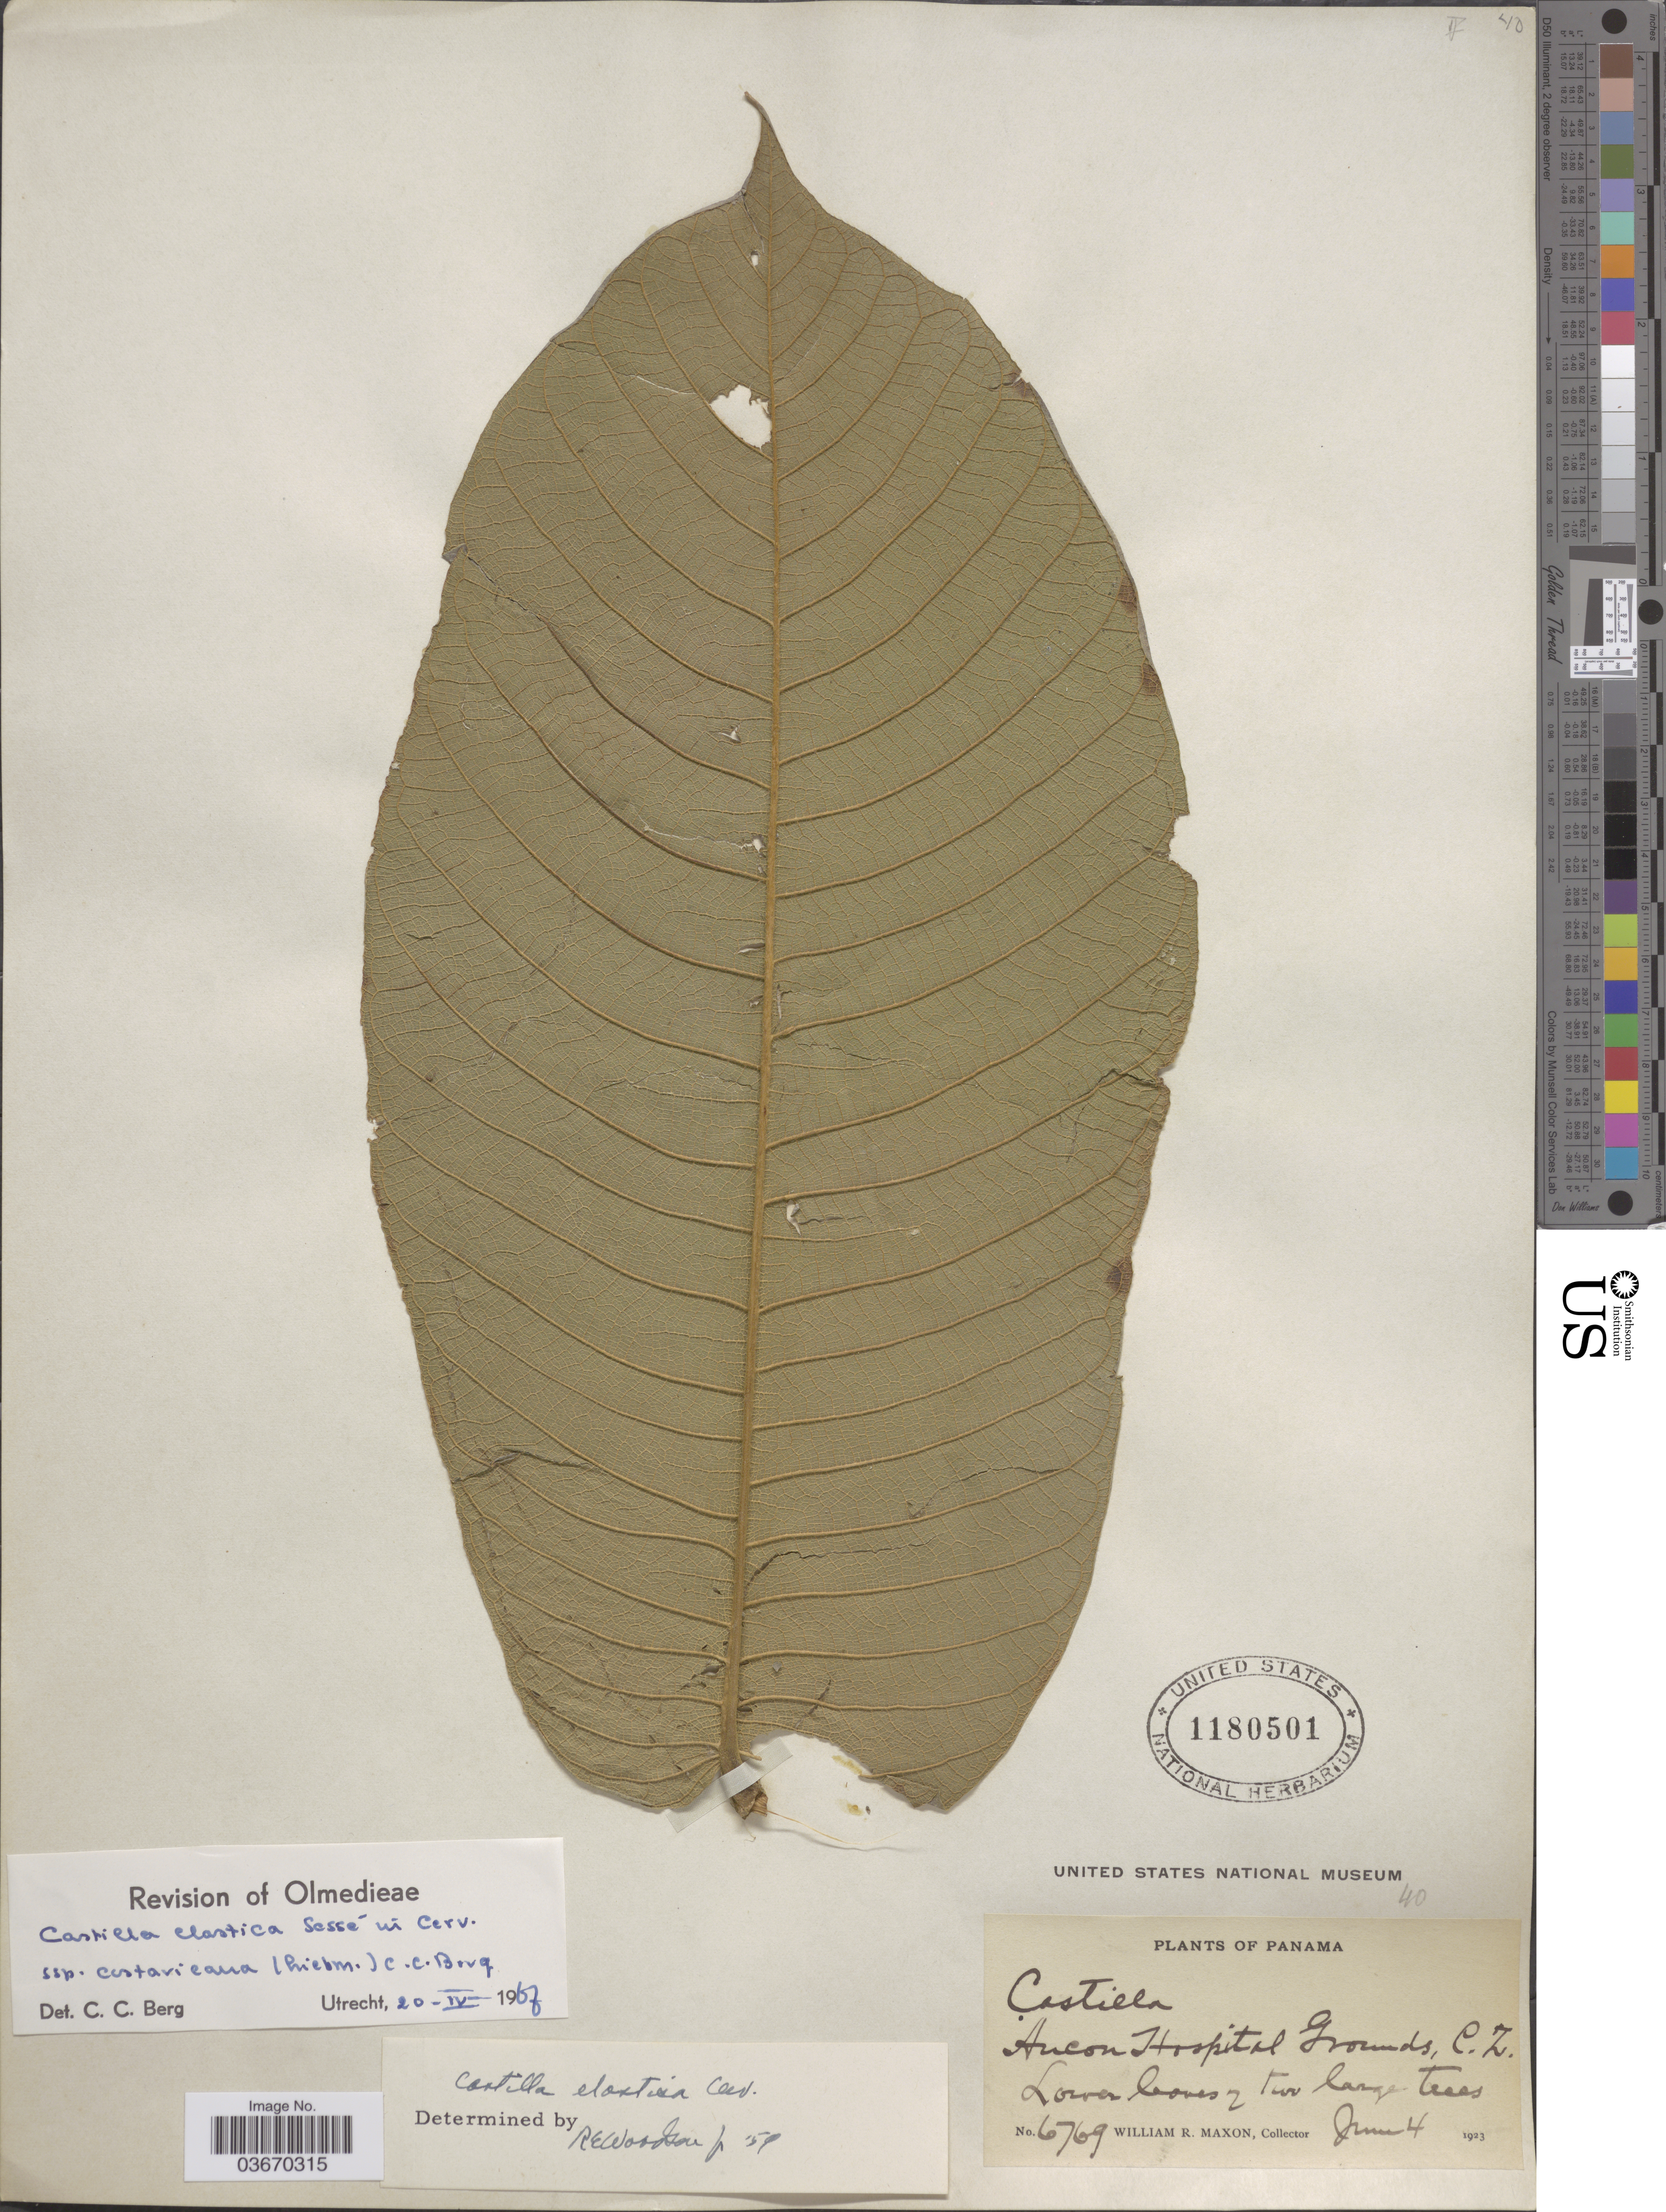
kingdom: Plantae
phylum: Tracheophyta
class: Magnoliopsida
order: Rosales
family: Moraceae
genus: Castilla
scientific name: Castilla elastica subsp. costaricana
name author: (Liebm.) C.C. Berg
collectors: W. R. Maxon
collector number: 6769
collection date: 1923-06-04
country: Panama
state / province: Colón / Panamá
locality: Ancon Hospital Grounds, C.Z.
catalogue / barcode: US 1180501